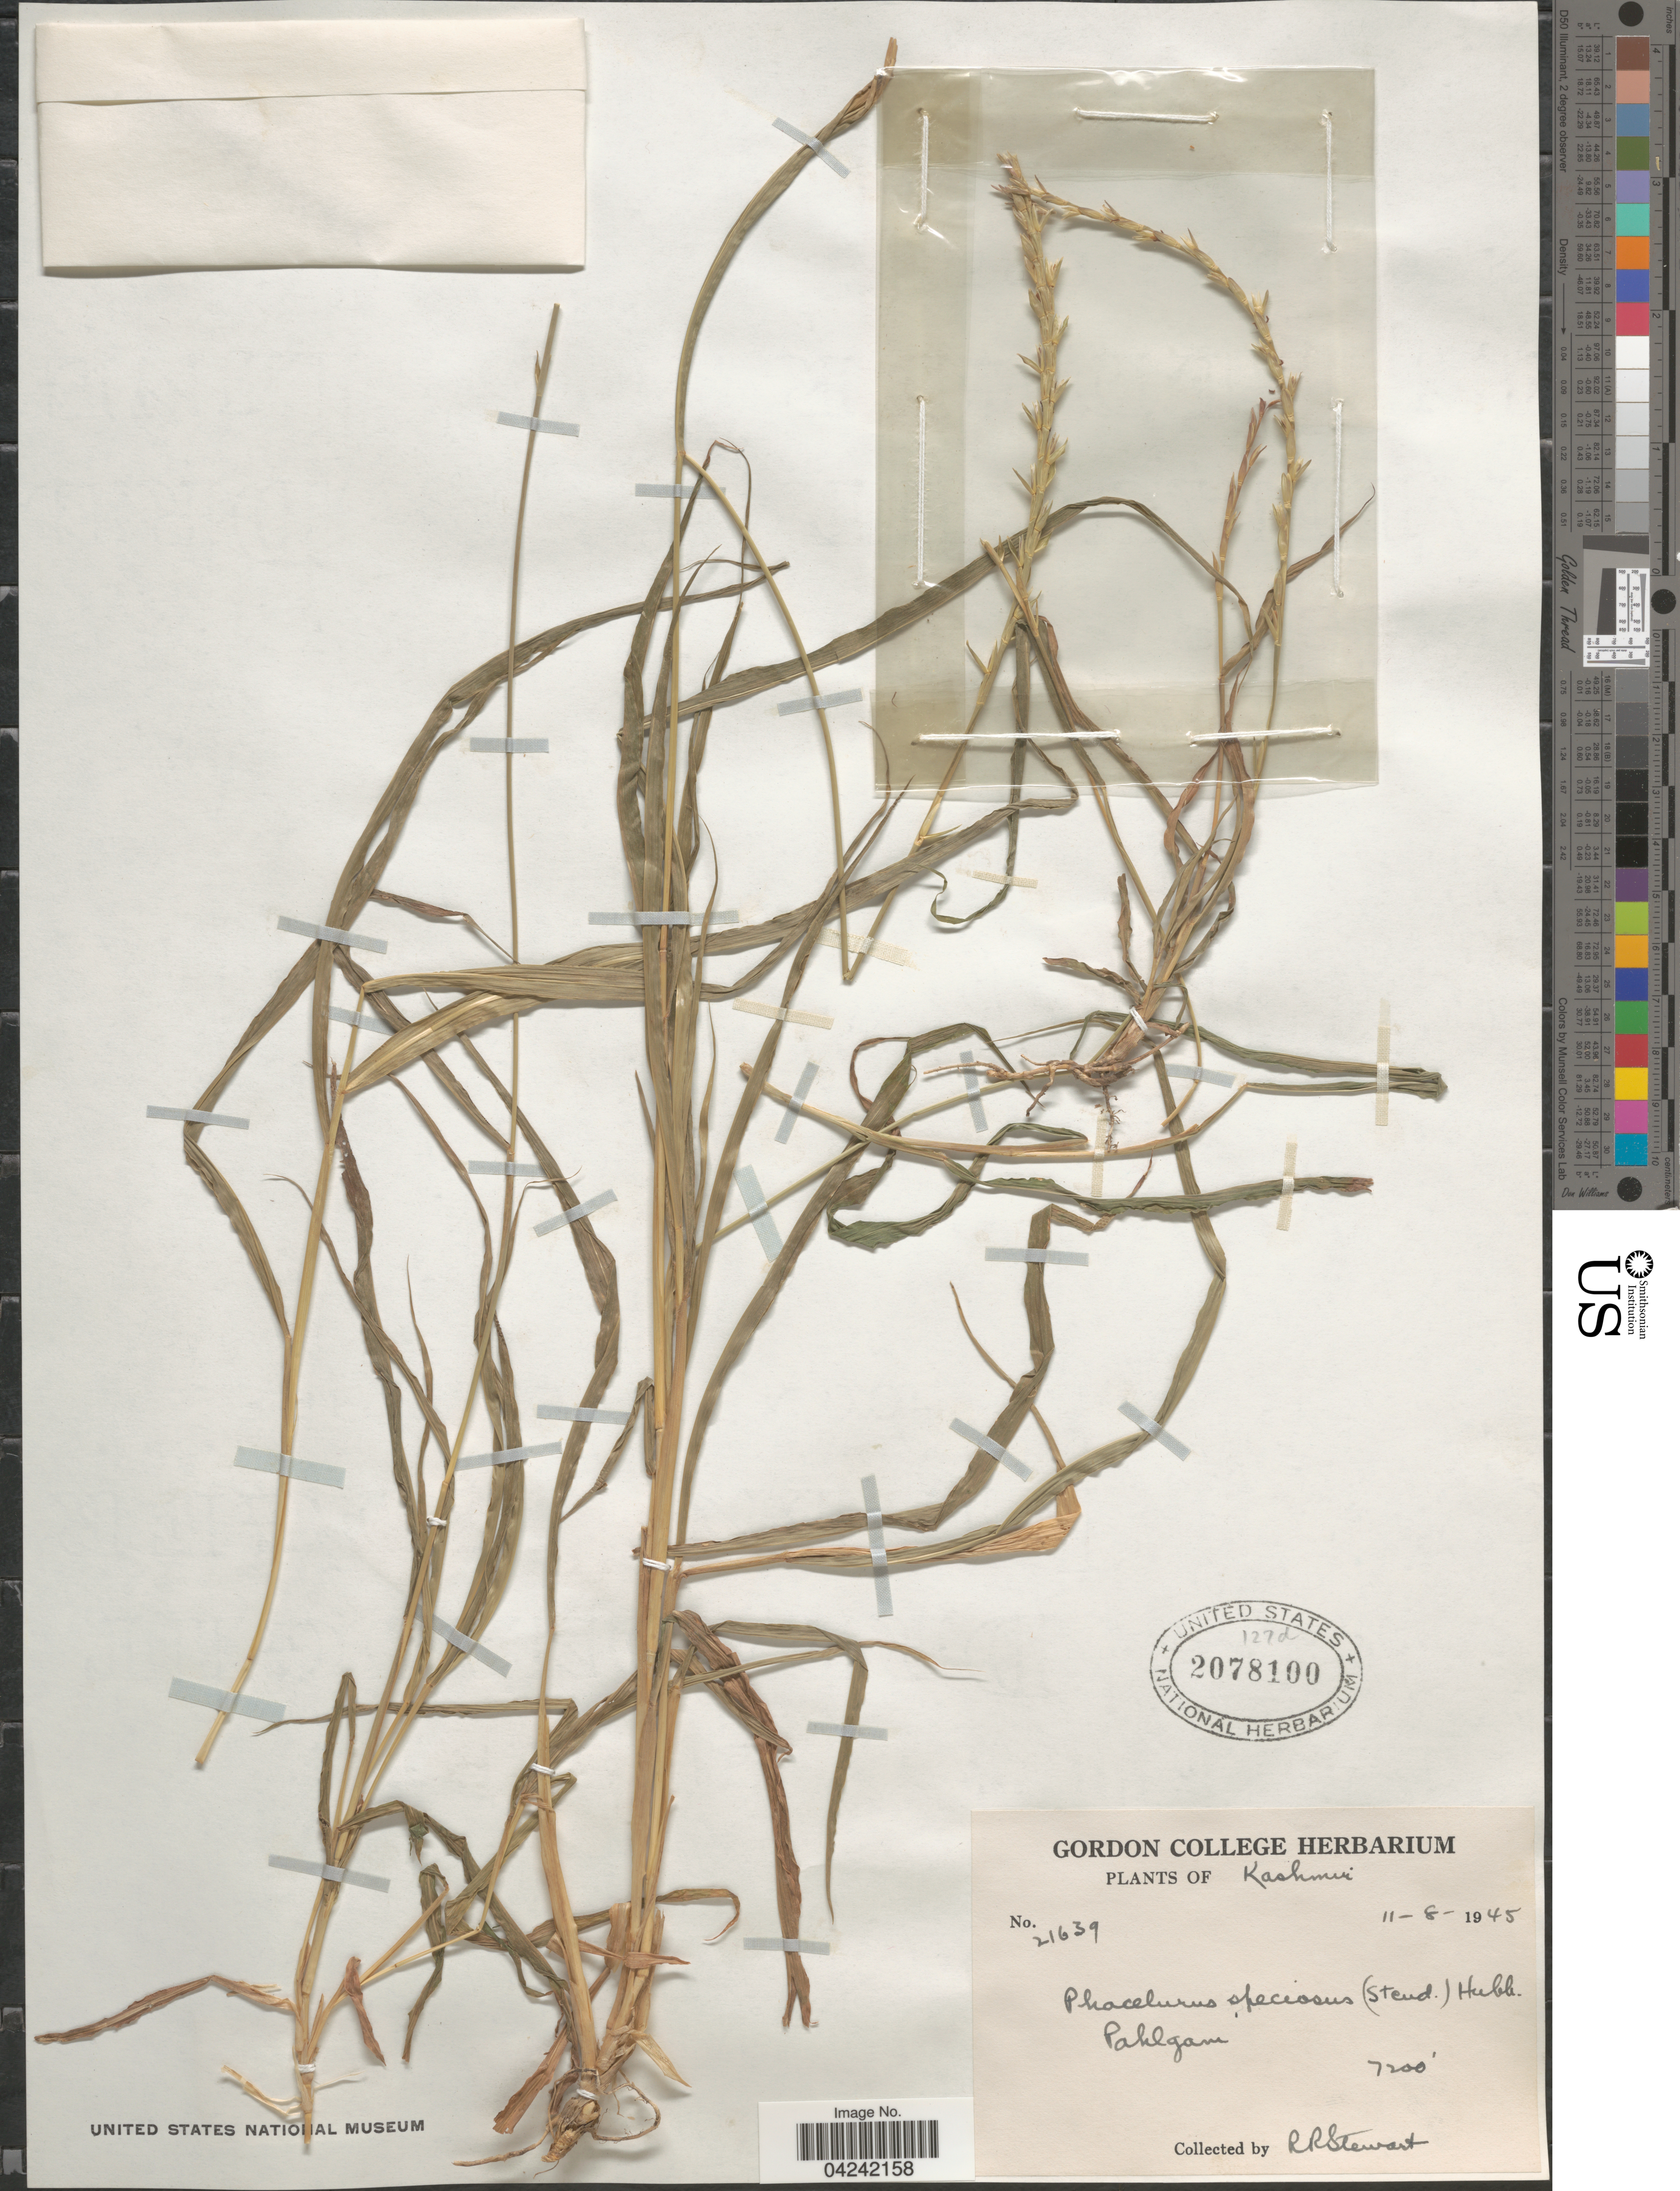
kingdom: Plantae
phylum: Tracheophyta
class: Liliopsida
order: Poales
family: Poaceae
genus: Phacelurus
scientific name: Phacelurus speciosus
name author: (Steud.) C. E. Hubb.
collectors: R. Stewart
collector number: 21639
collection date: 1945-08-11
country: India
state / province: Jammu and Kashmir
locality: Kashmir. Pahlgam.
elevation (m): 2195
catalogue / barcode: US 2078100